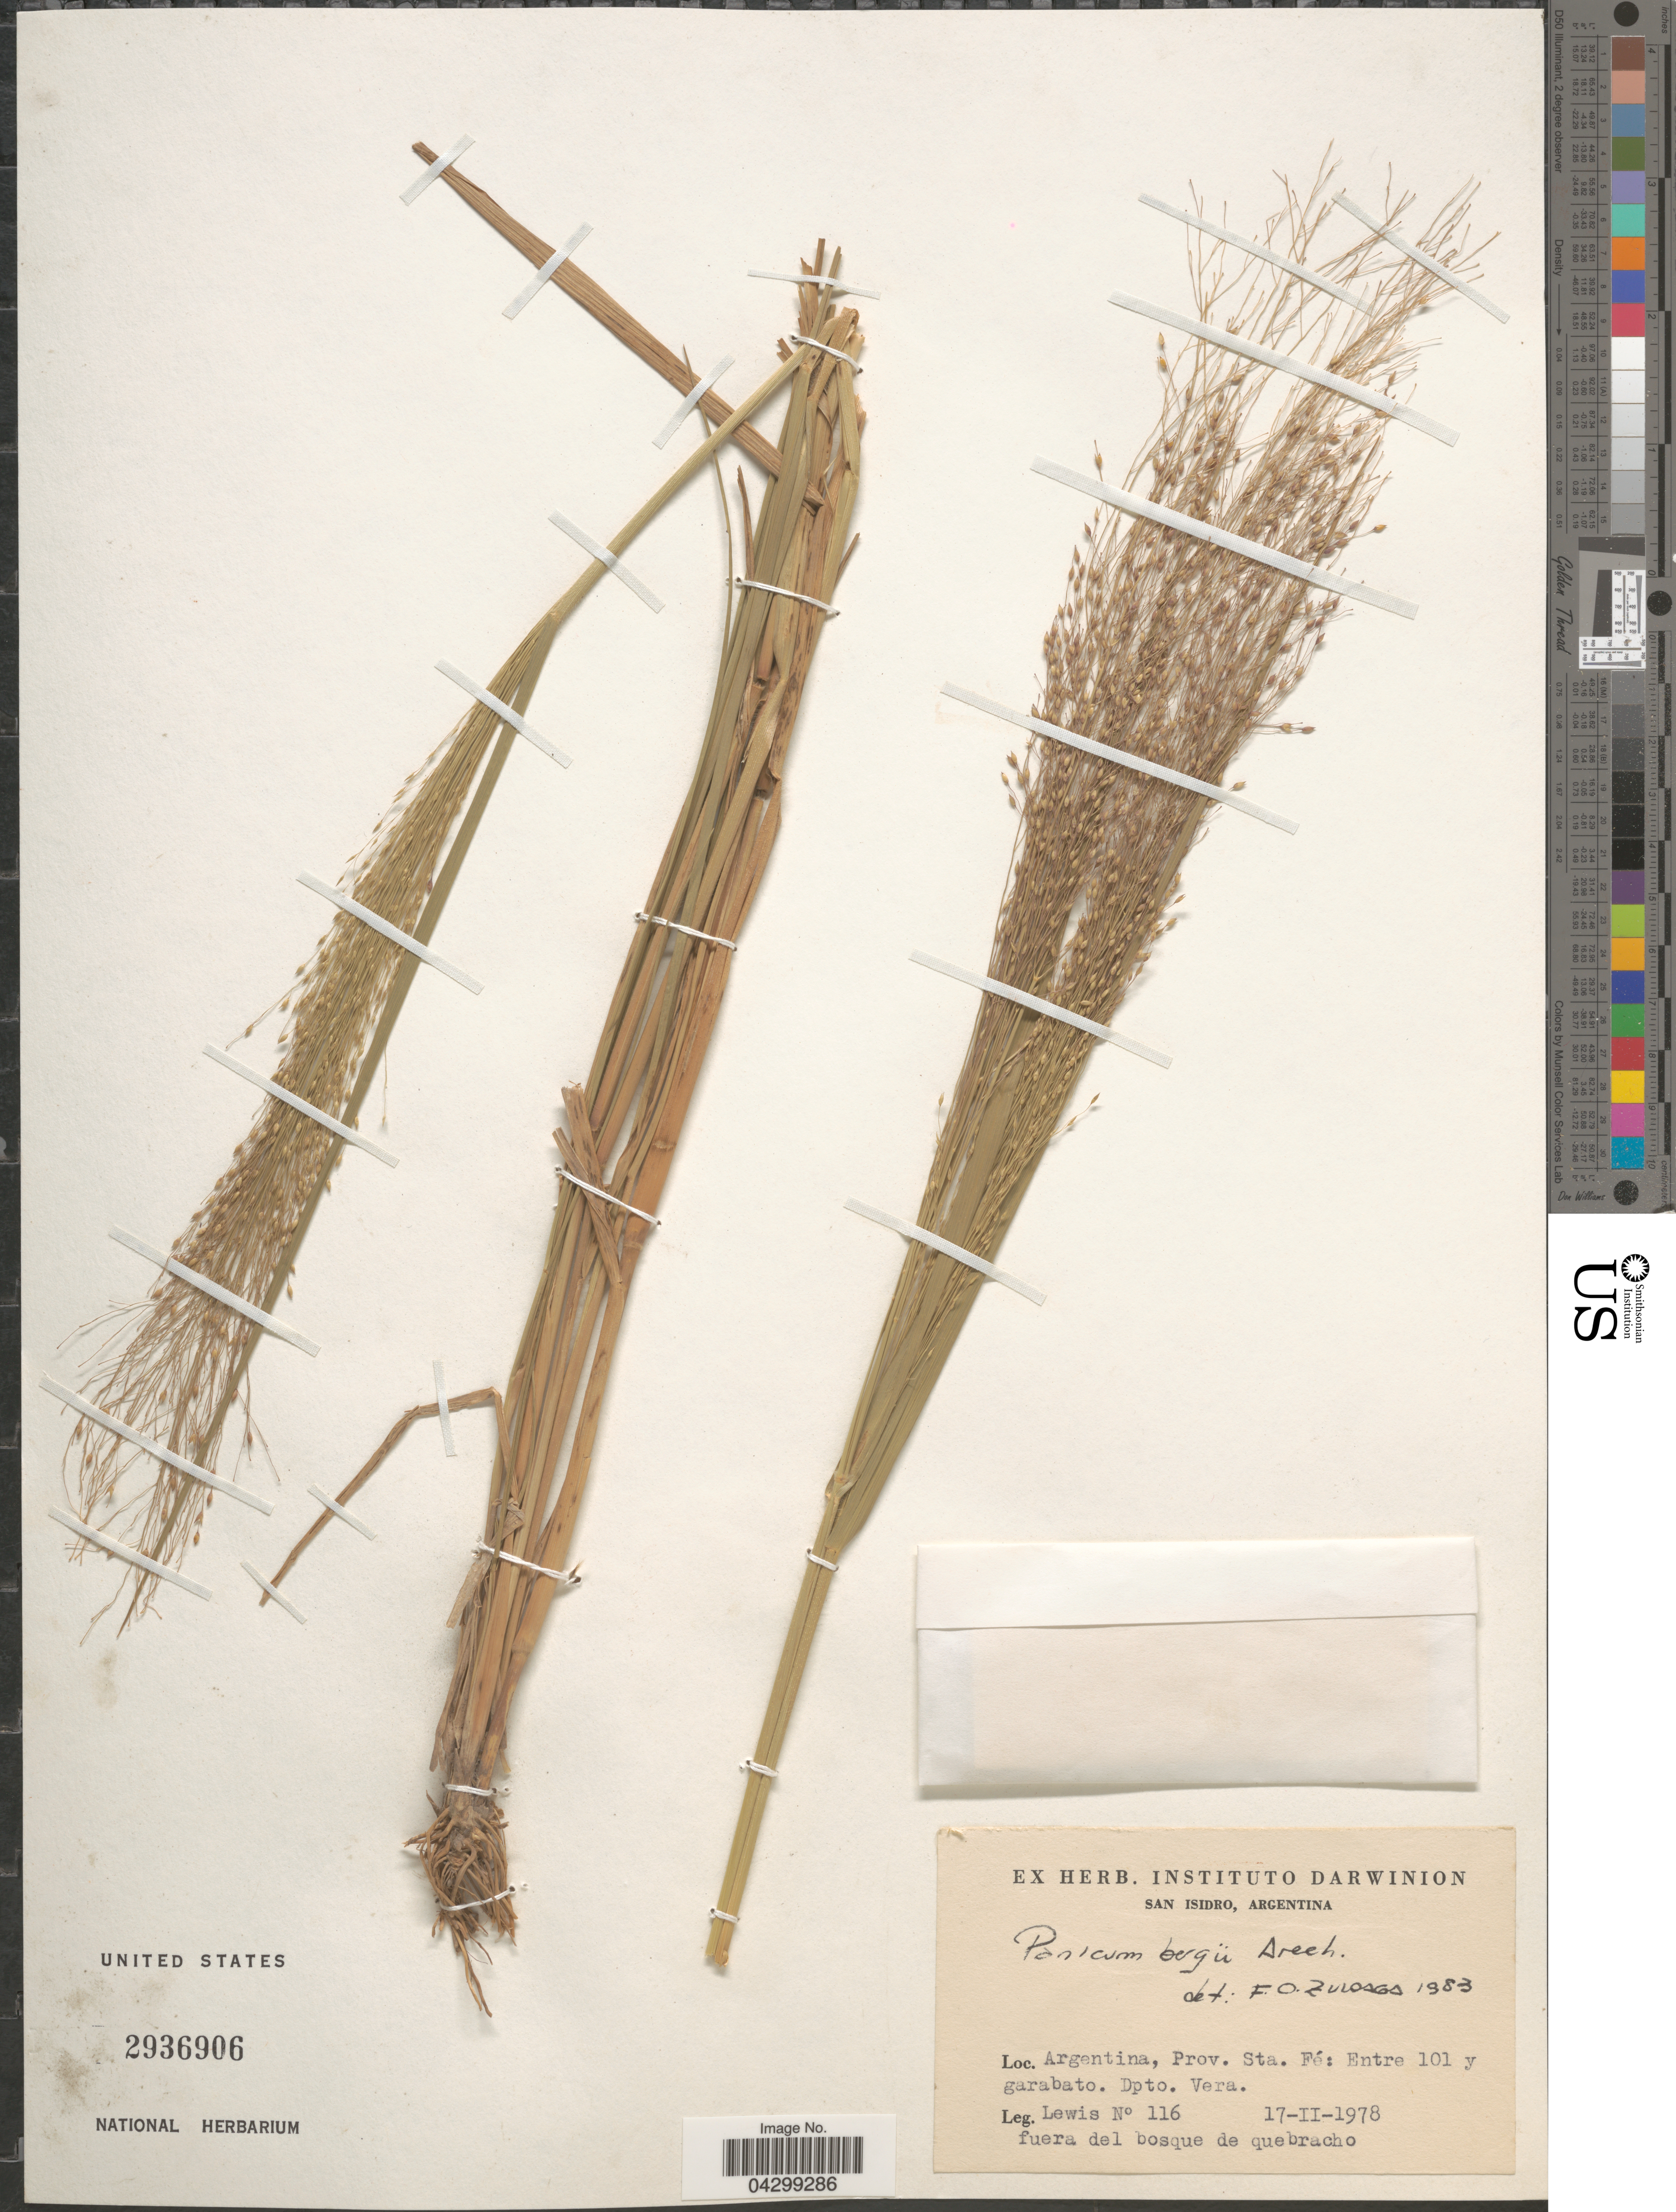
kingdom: Plantae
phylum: Tracheophyta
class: Liliopsida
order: Poales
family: Poaceae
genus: Panicum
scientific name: Panicum bergii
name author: Arechav.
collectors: -- Lewis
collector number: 116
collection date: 1978-02-17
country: Argentina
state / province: Santa Fe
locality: Entre 101 y garabato. Dpto. Vera.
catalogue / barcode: US 2936906